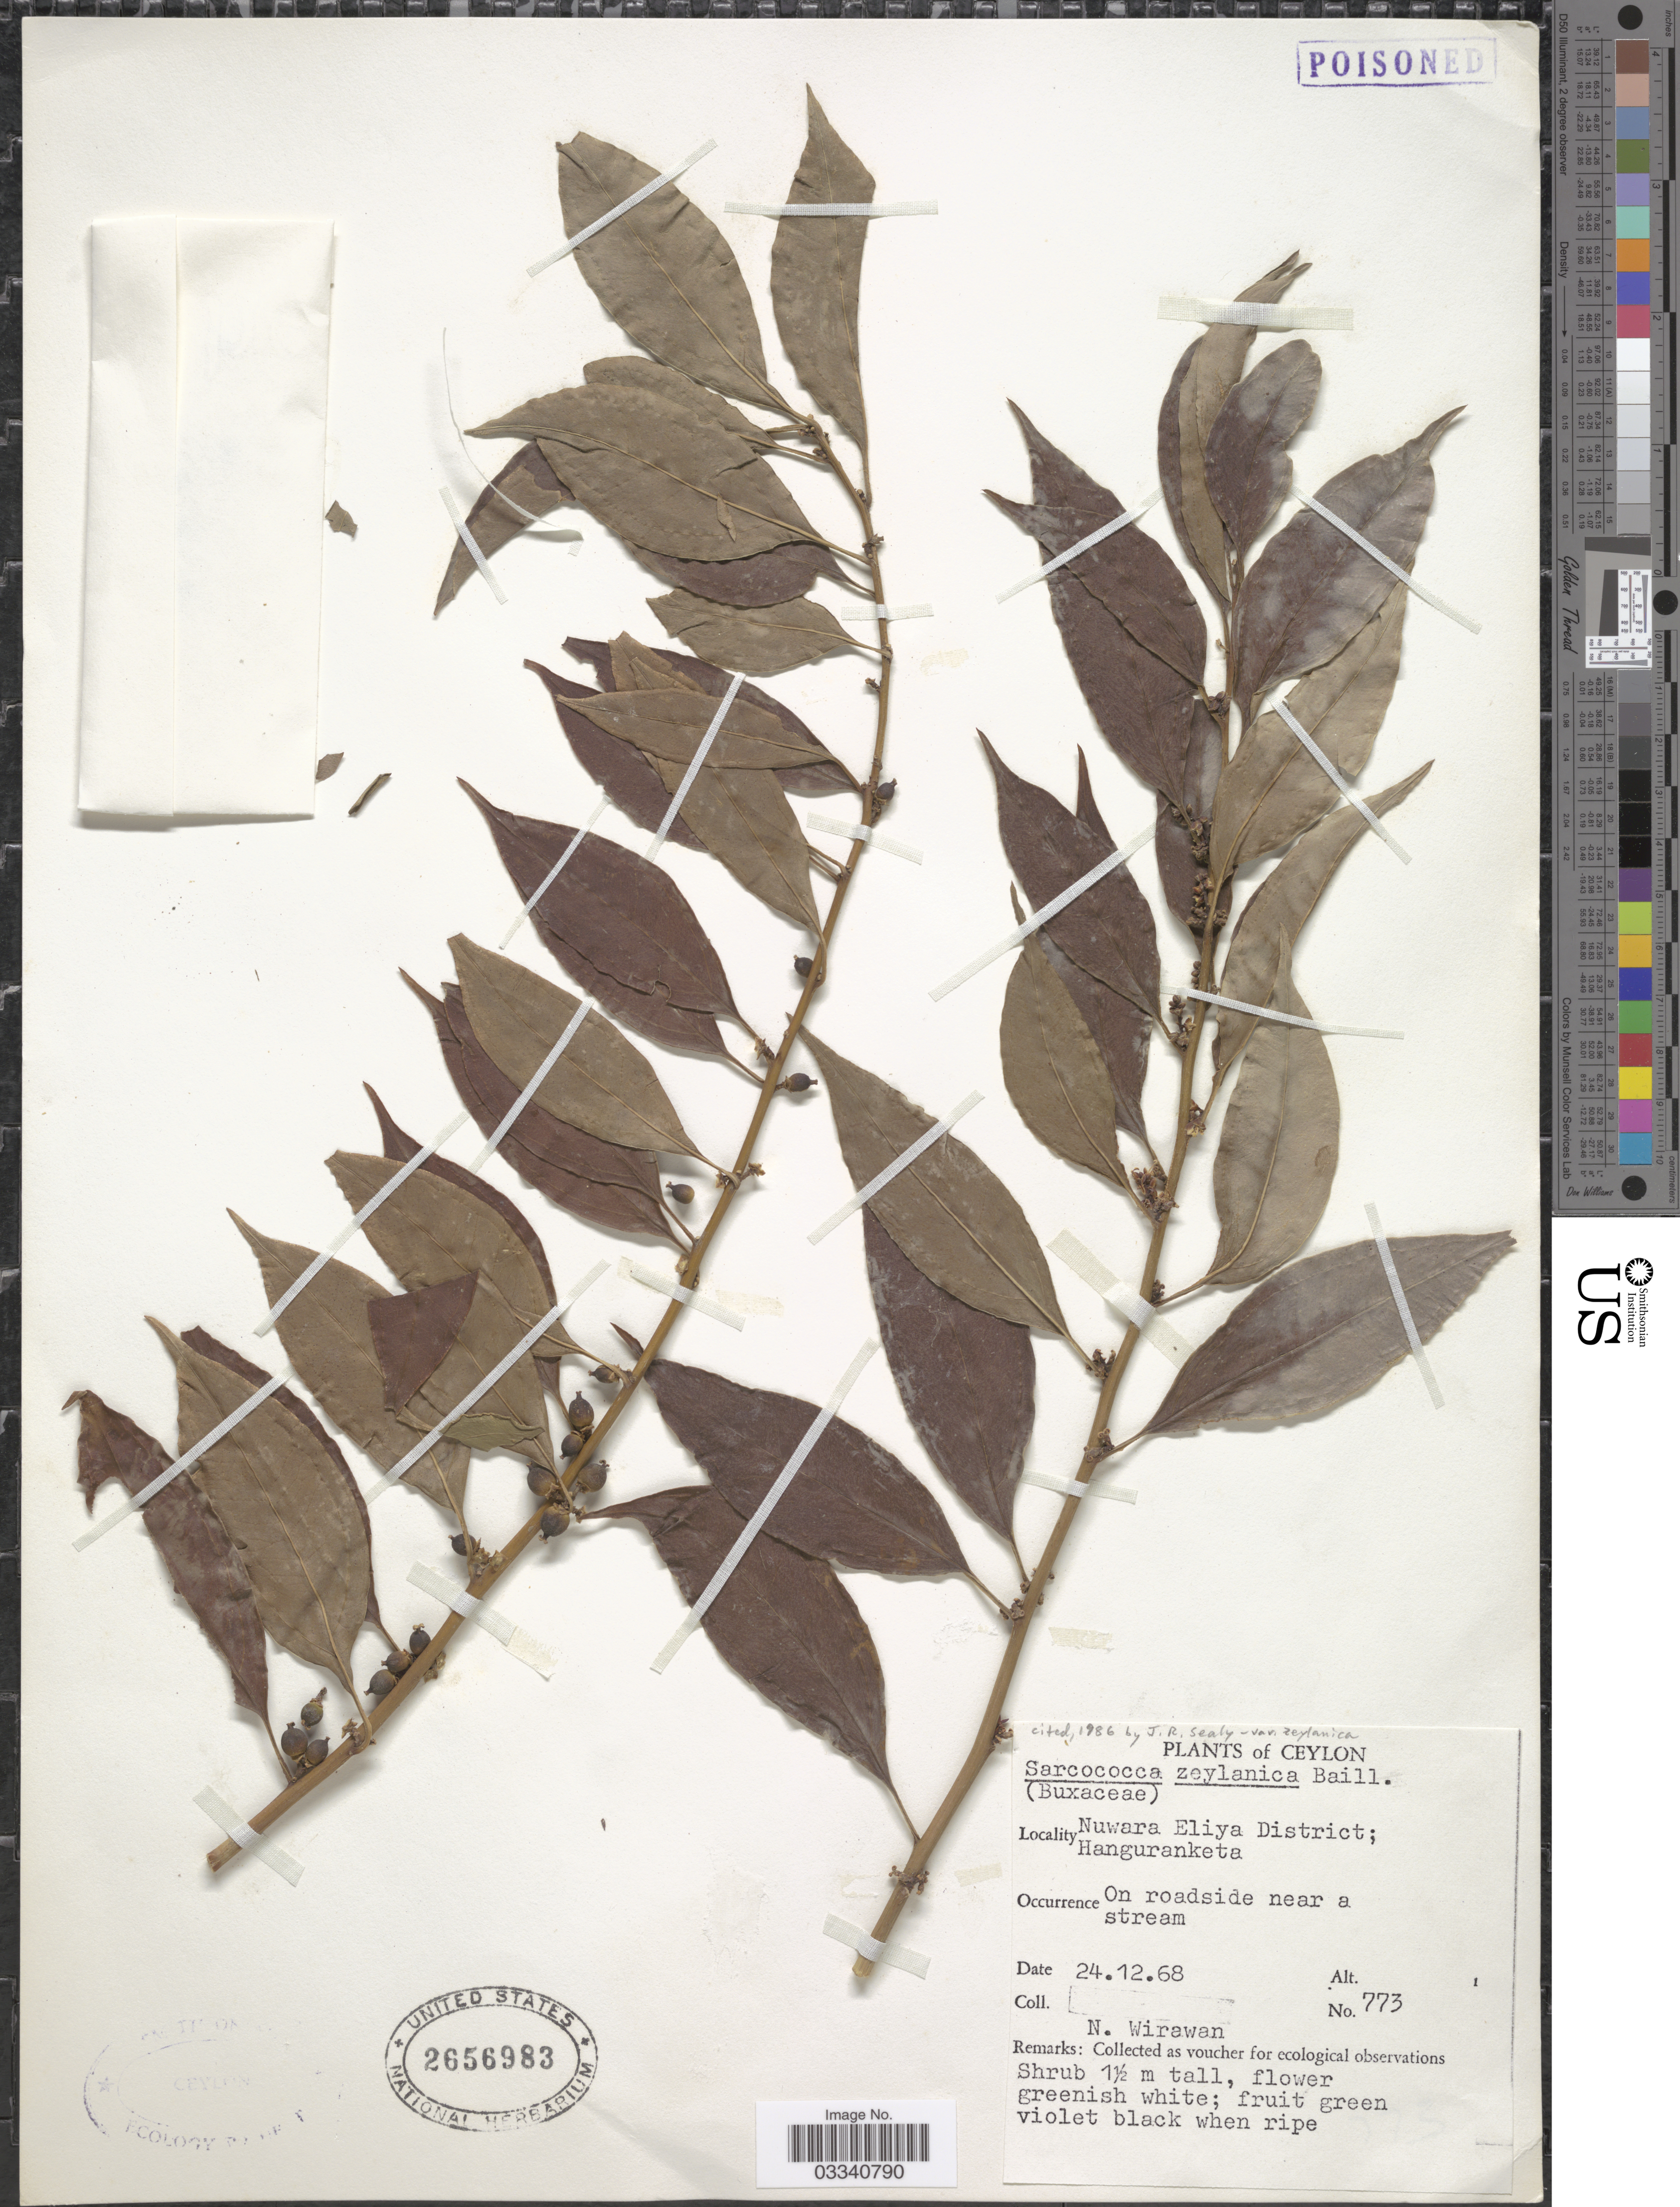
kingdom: Plantae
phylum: Tracheophyta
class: Magnoliopsida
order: Buxales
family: Buxaceae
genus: Sarcococca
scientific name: Sarcococca zeylanica var. zeylanica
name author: Baill.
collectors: N. Wirawan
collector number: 773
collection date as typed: Transcribed d/m/y: 24/12/68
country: Sri Lanka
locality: Ceylon. Nuwara Eliya District; Hanguranketa.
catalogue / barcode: US 2656983